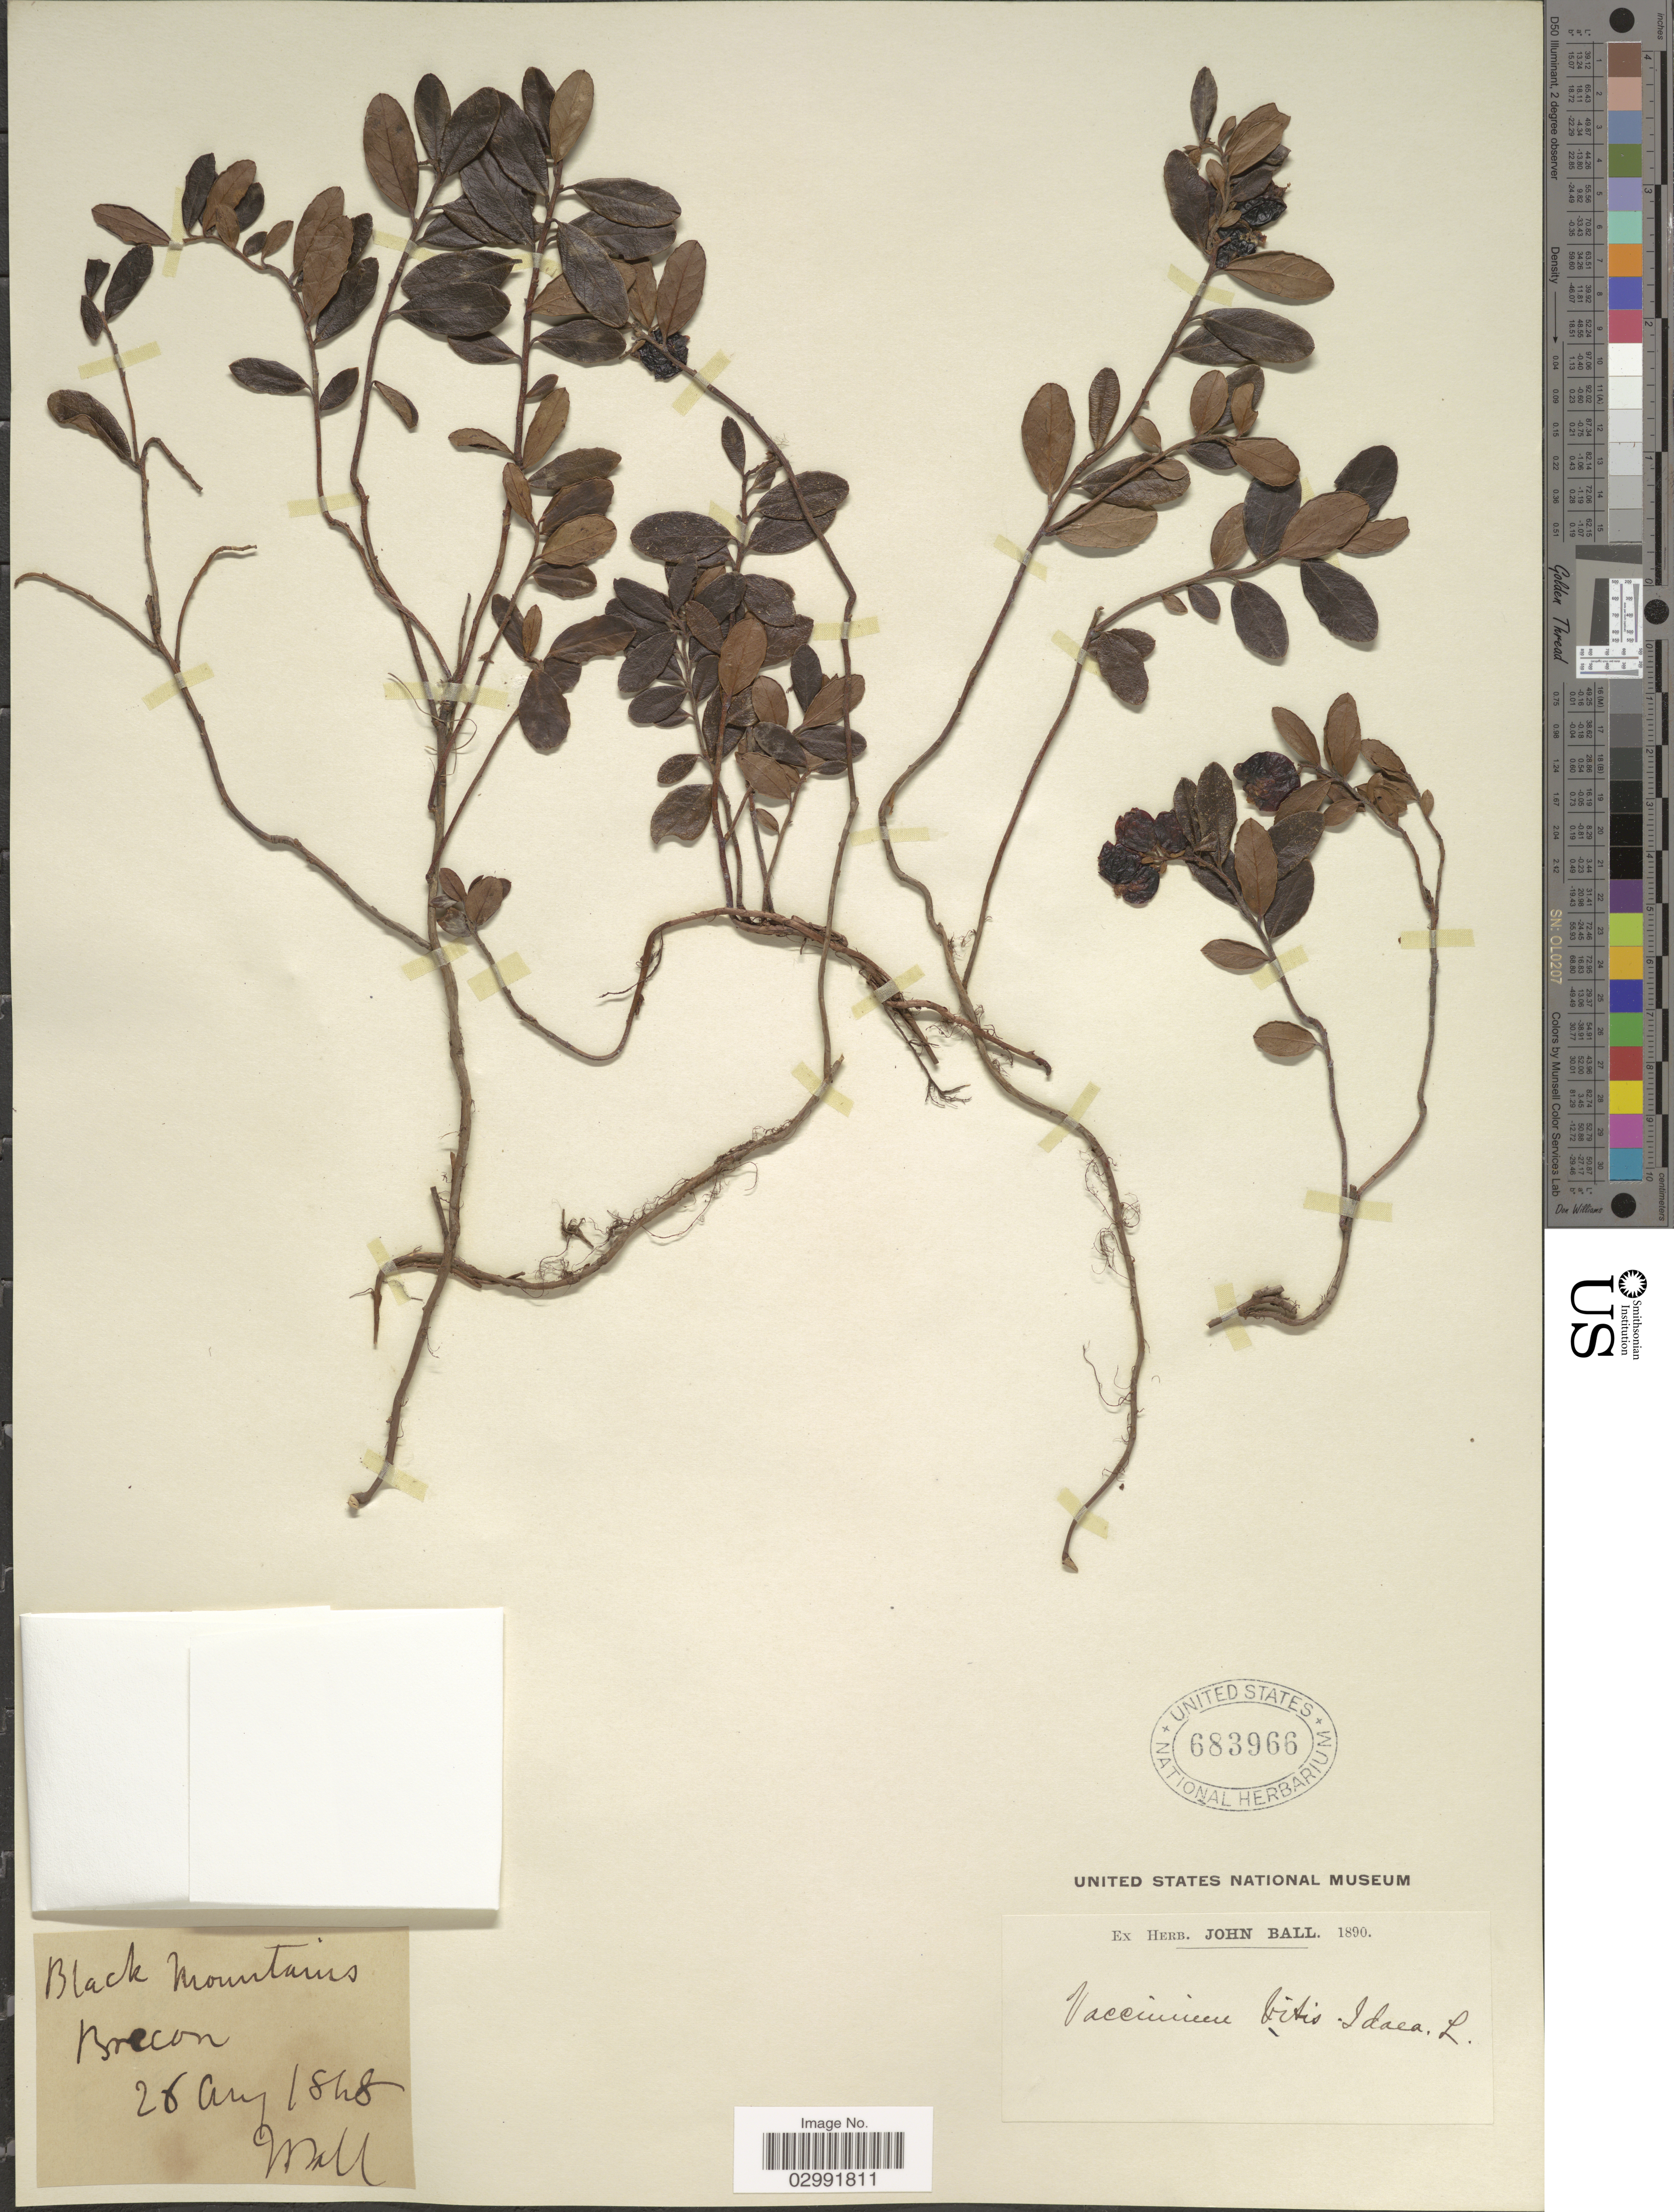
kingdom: Plantae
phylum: Tracheophyta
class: Magnoliopsida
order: Ericales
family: Ericaceae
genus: Vaccinium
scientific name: Vaccinium vitis-idaea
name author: L.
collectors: J. Ball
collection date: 1848-08-26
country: United Kingdom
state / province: Wales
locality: Black Mountains, Brecon.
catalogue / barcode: US 683966